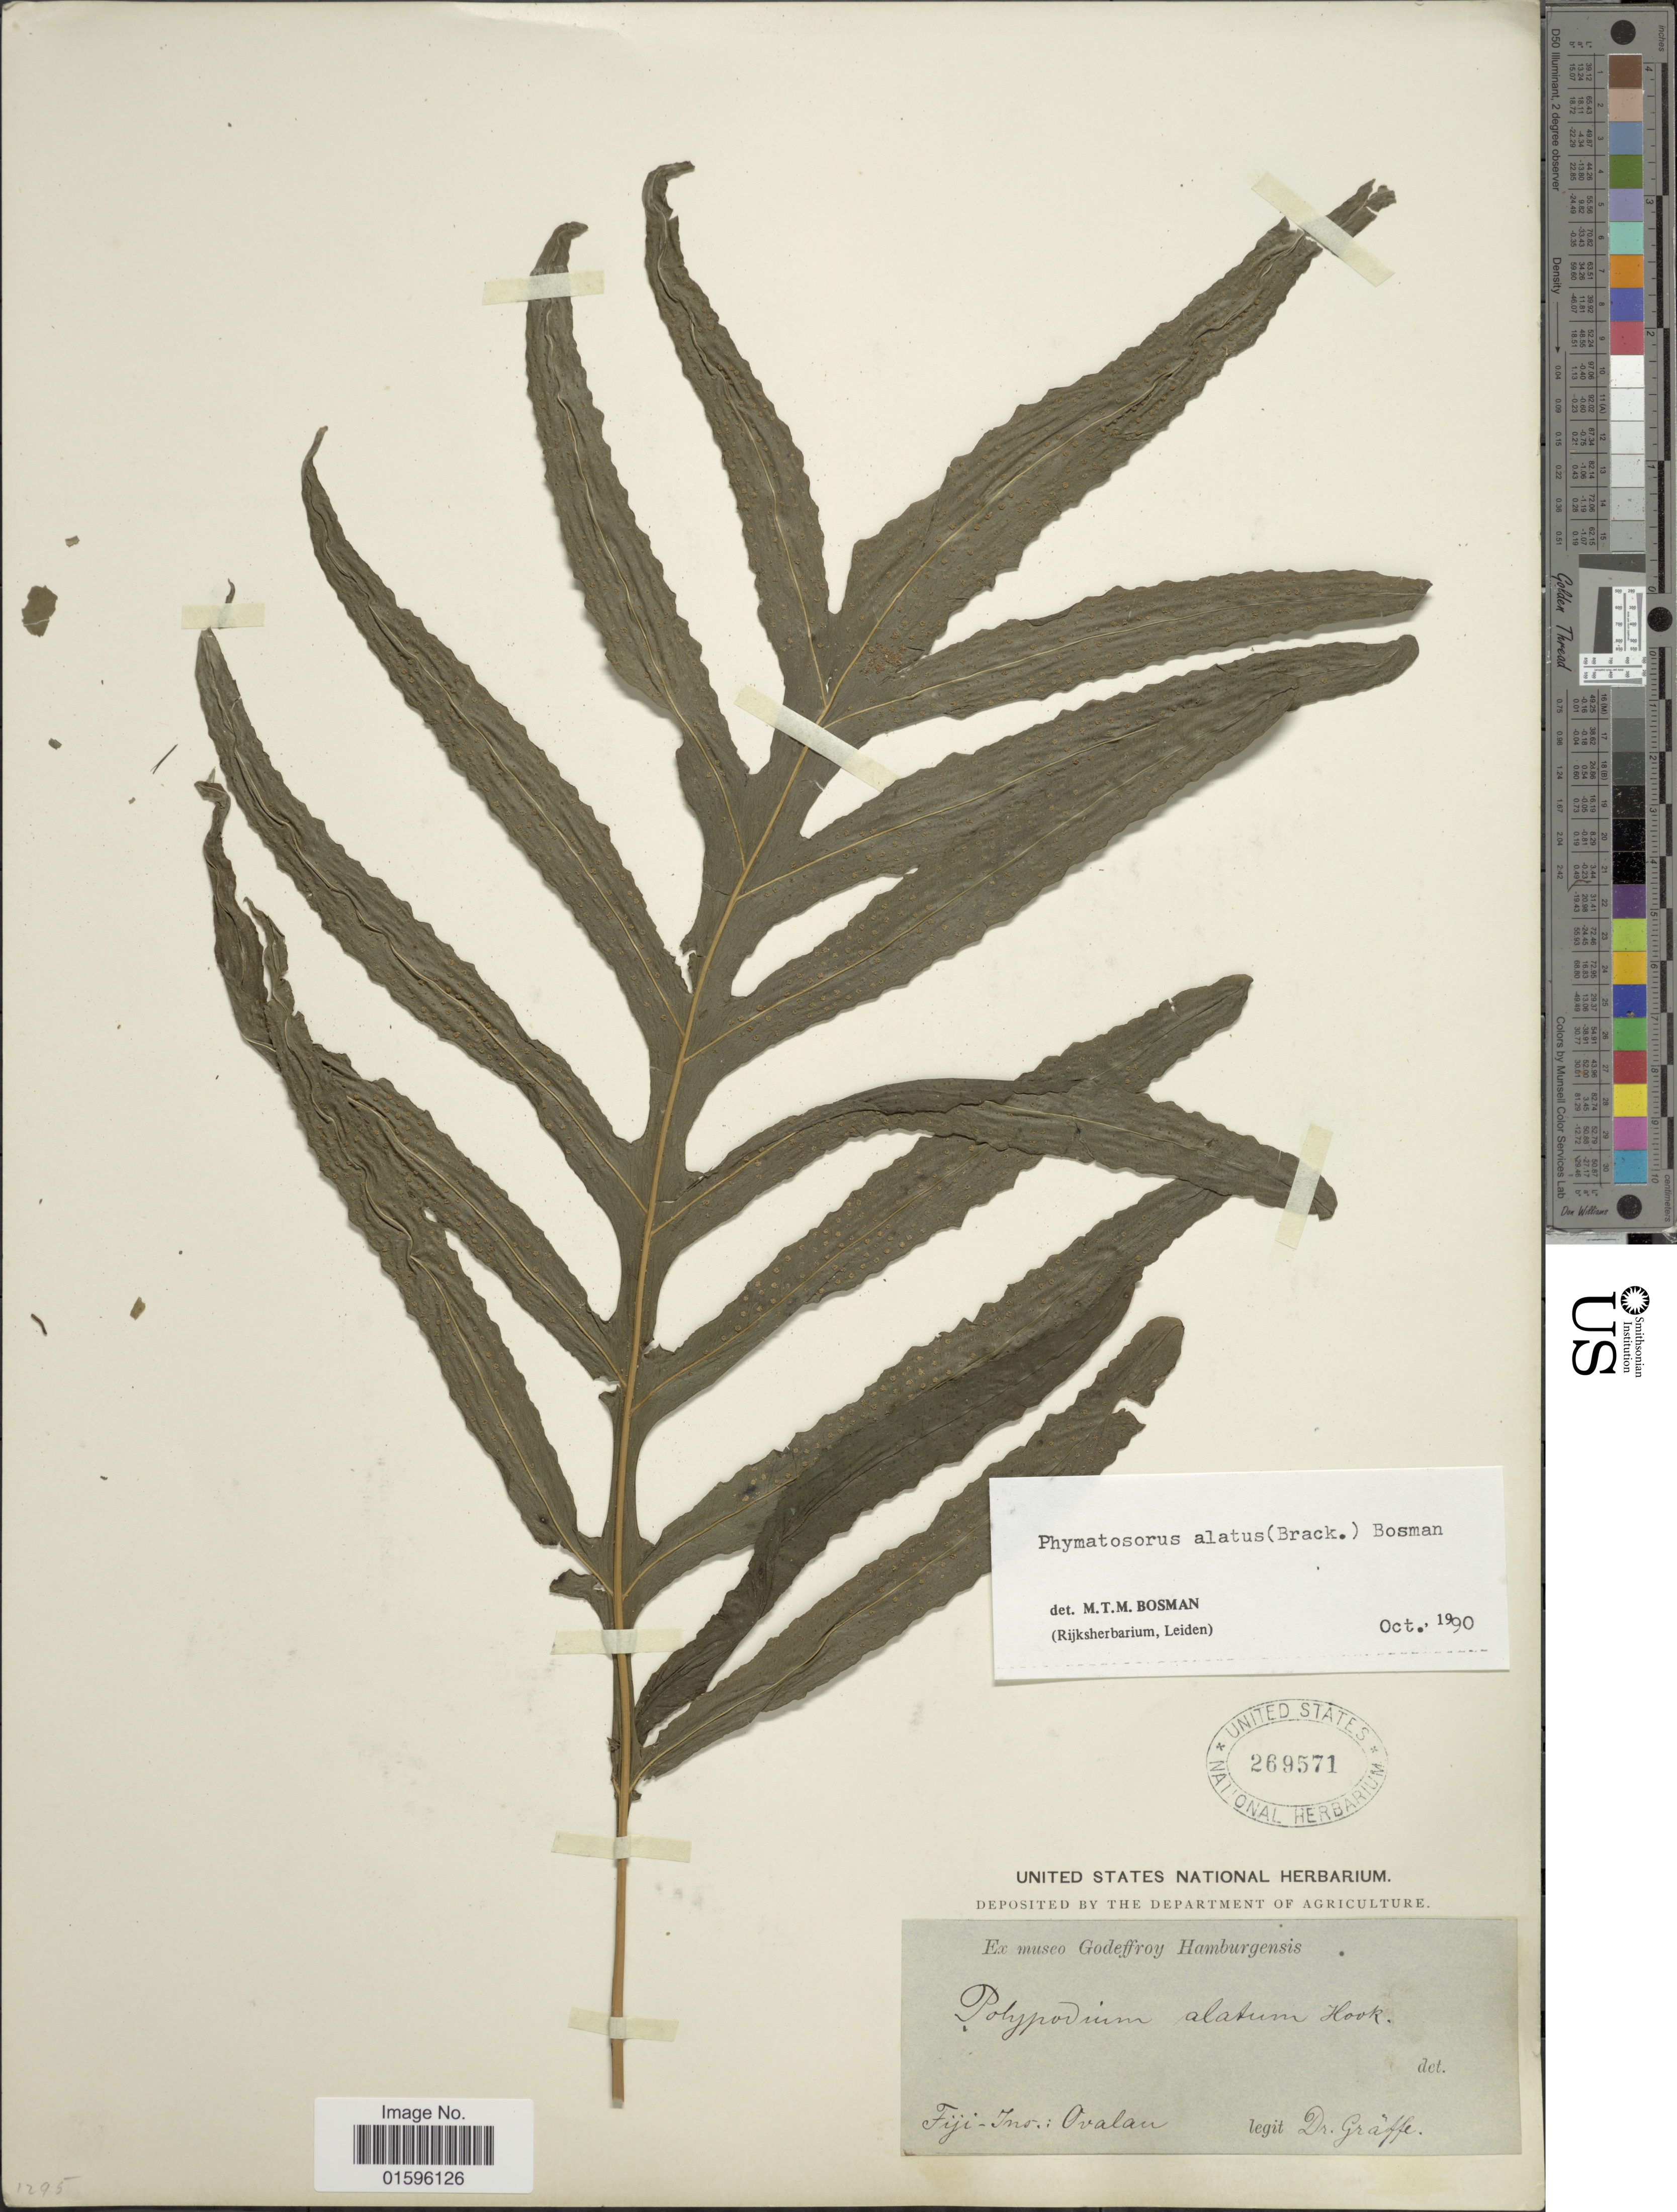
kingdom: Plantae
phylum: Tracheophyta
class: Polypodiopsida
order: Polypodiales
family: Polypodiaceae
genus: Polypodium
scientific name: Polypodium alatum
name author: (Brack.) Hook.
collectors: Graffe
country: Fiji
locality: Fiji-Ins: Avalan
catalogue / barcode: US 269571